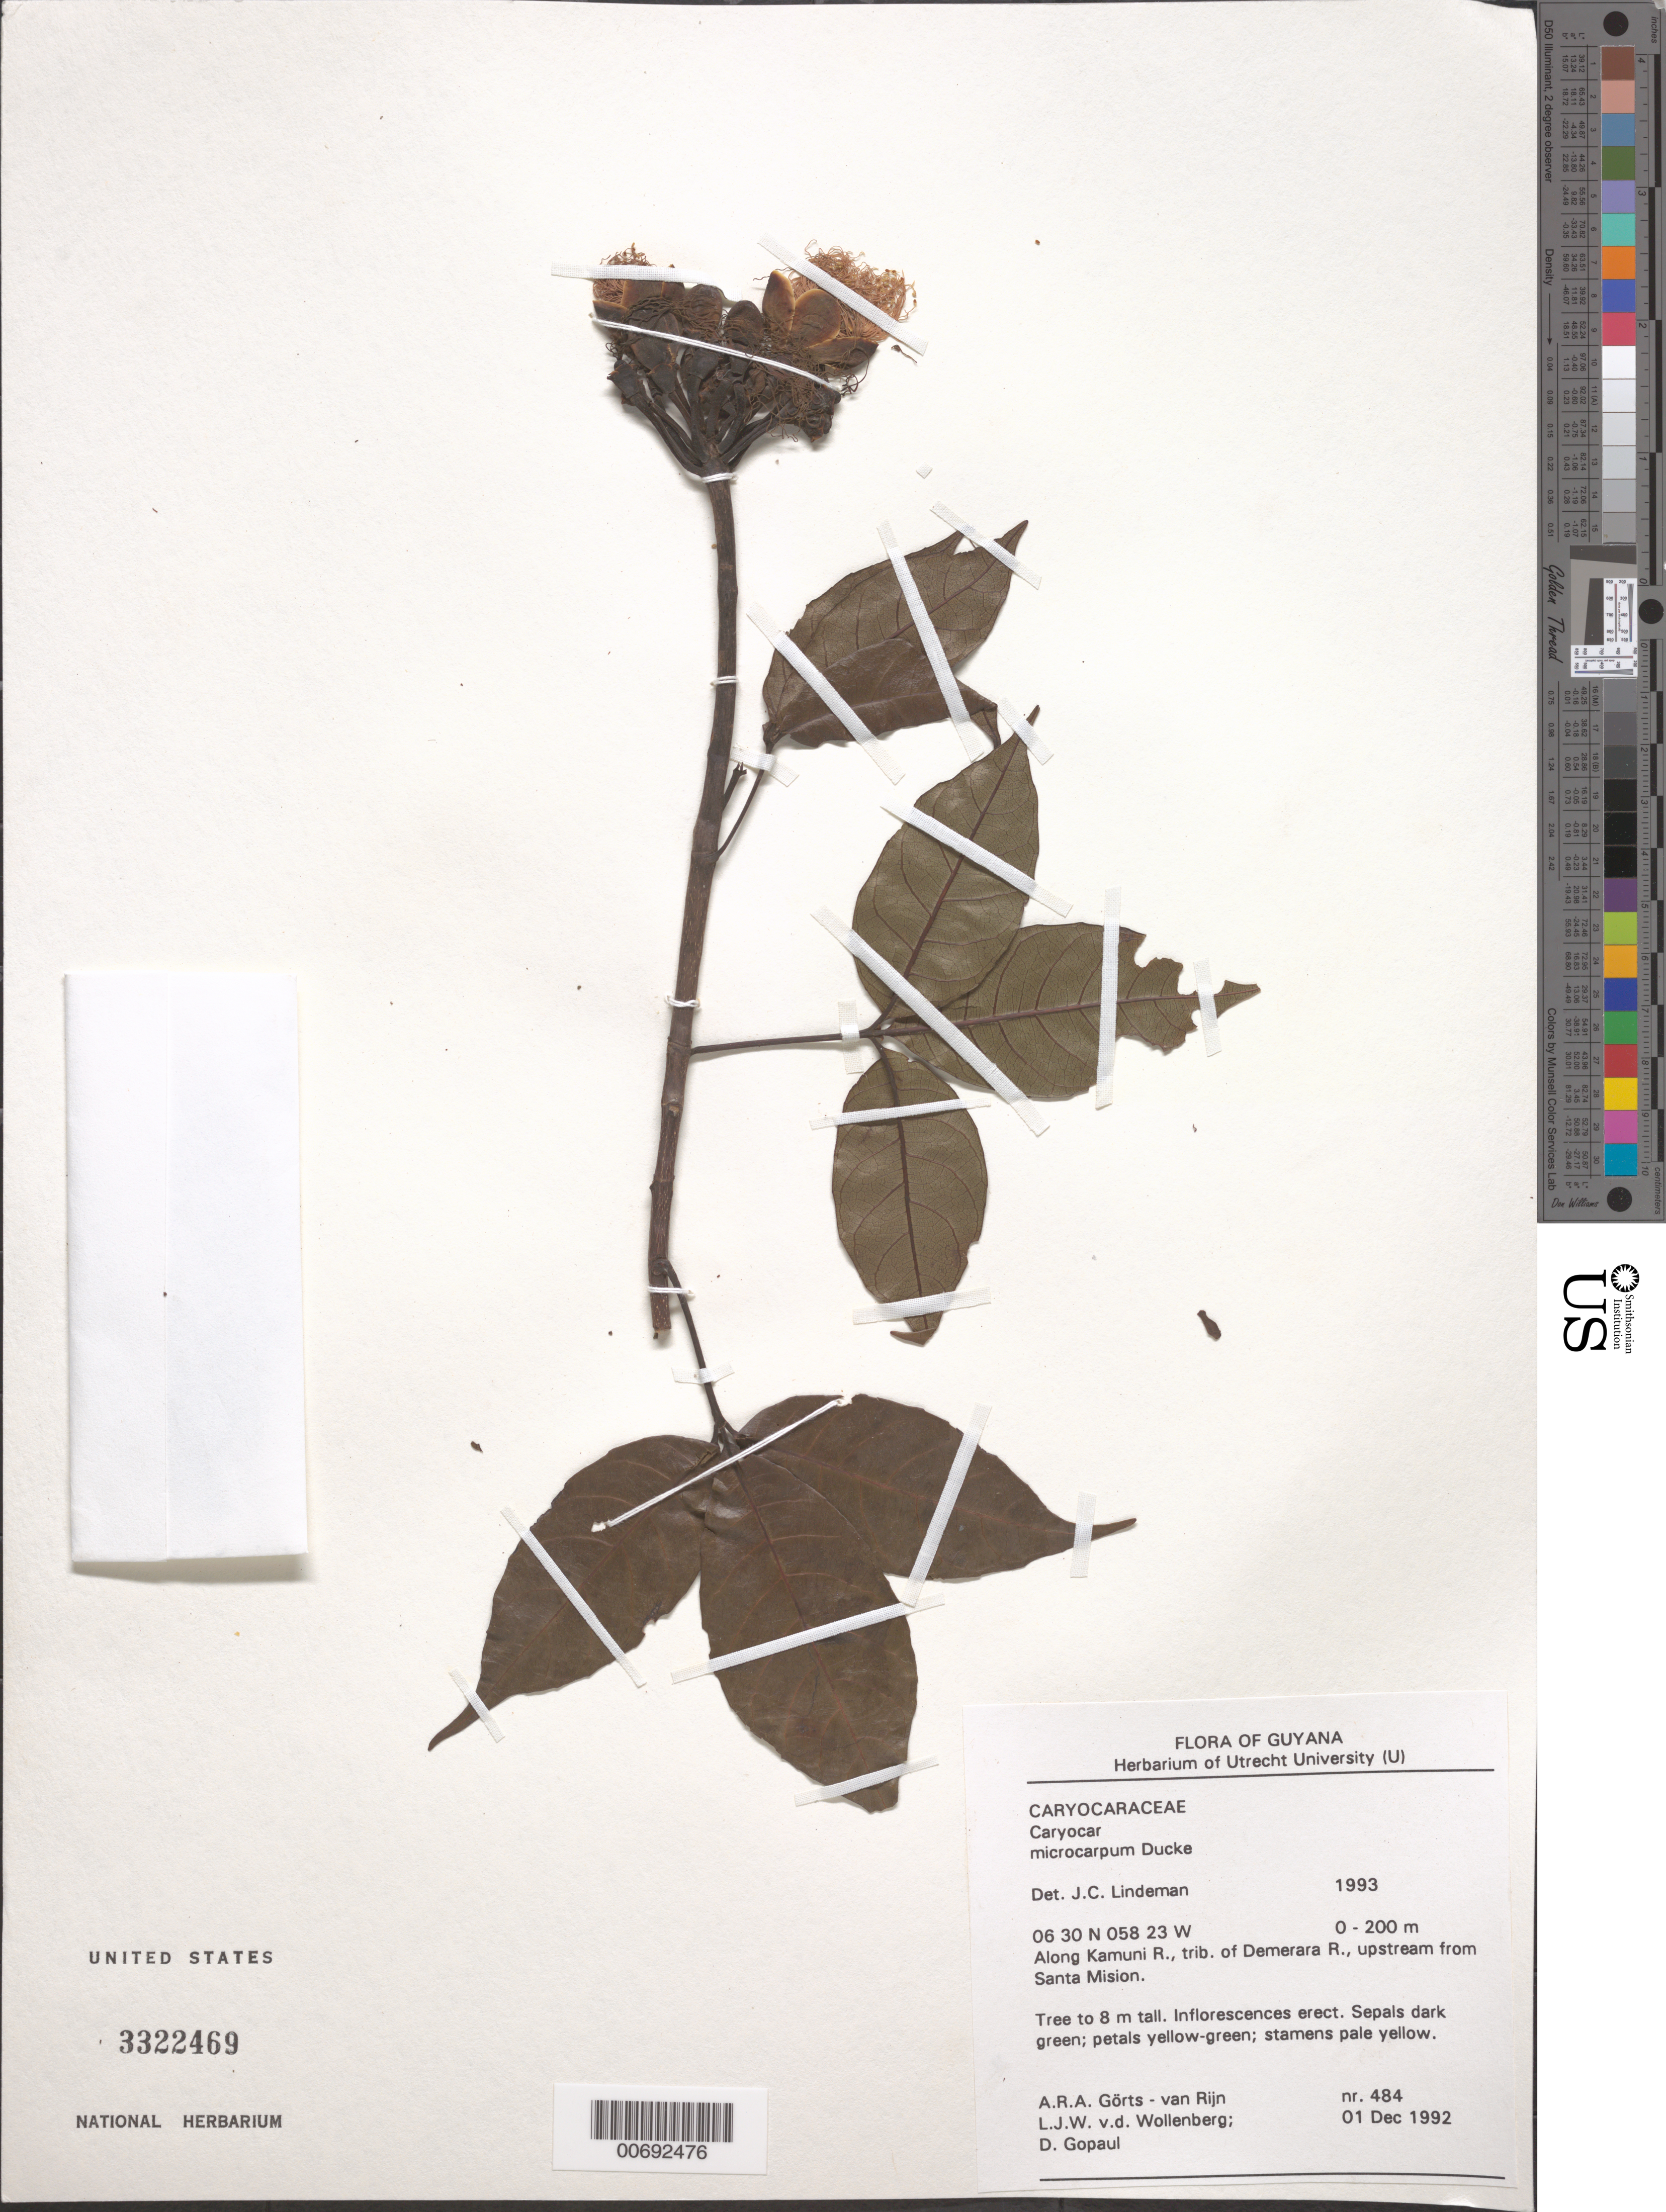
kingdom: Plantae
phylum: Tracheophyta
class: Magnoliopsida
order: Malpighiales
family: Caryocaraceae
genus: Caryocar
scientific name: Caryocar microcarpum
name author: Ducke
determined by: Lindeman, J. C.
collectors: A. .R. A. Görts-van Rijn, L. van der Wollenberg & D. Gopaul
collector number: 484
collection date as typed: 1-Dec-92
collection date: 1992-12-01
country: Guyana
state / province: Demerara-Mahaica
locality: Kamuni R., trib. of Demerara R., downstream from Santa Mission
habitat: Riverside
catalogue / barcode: US 3322469